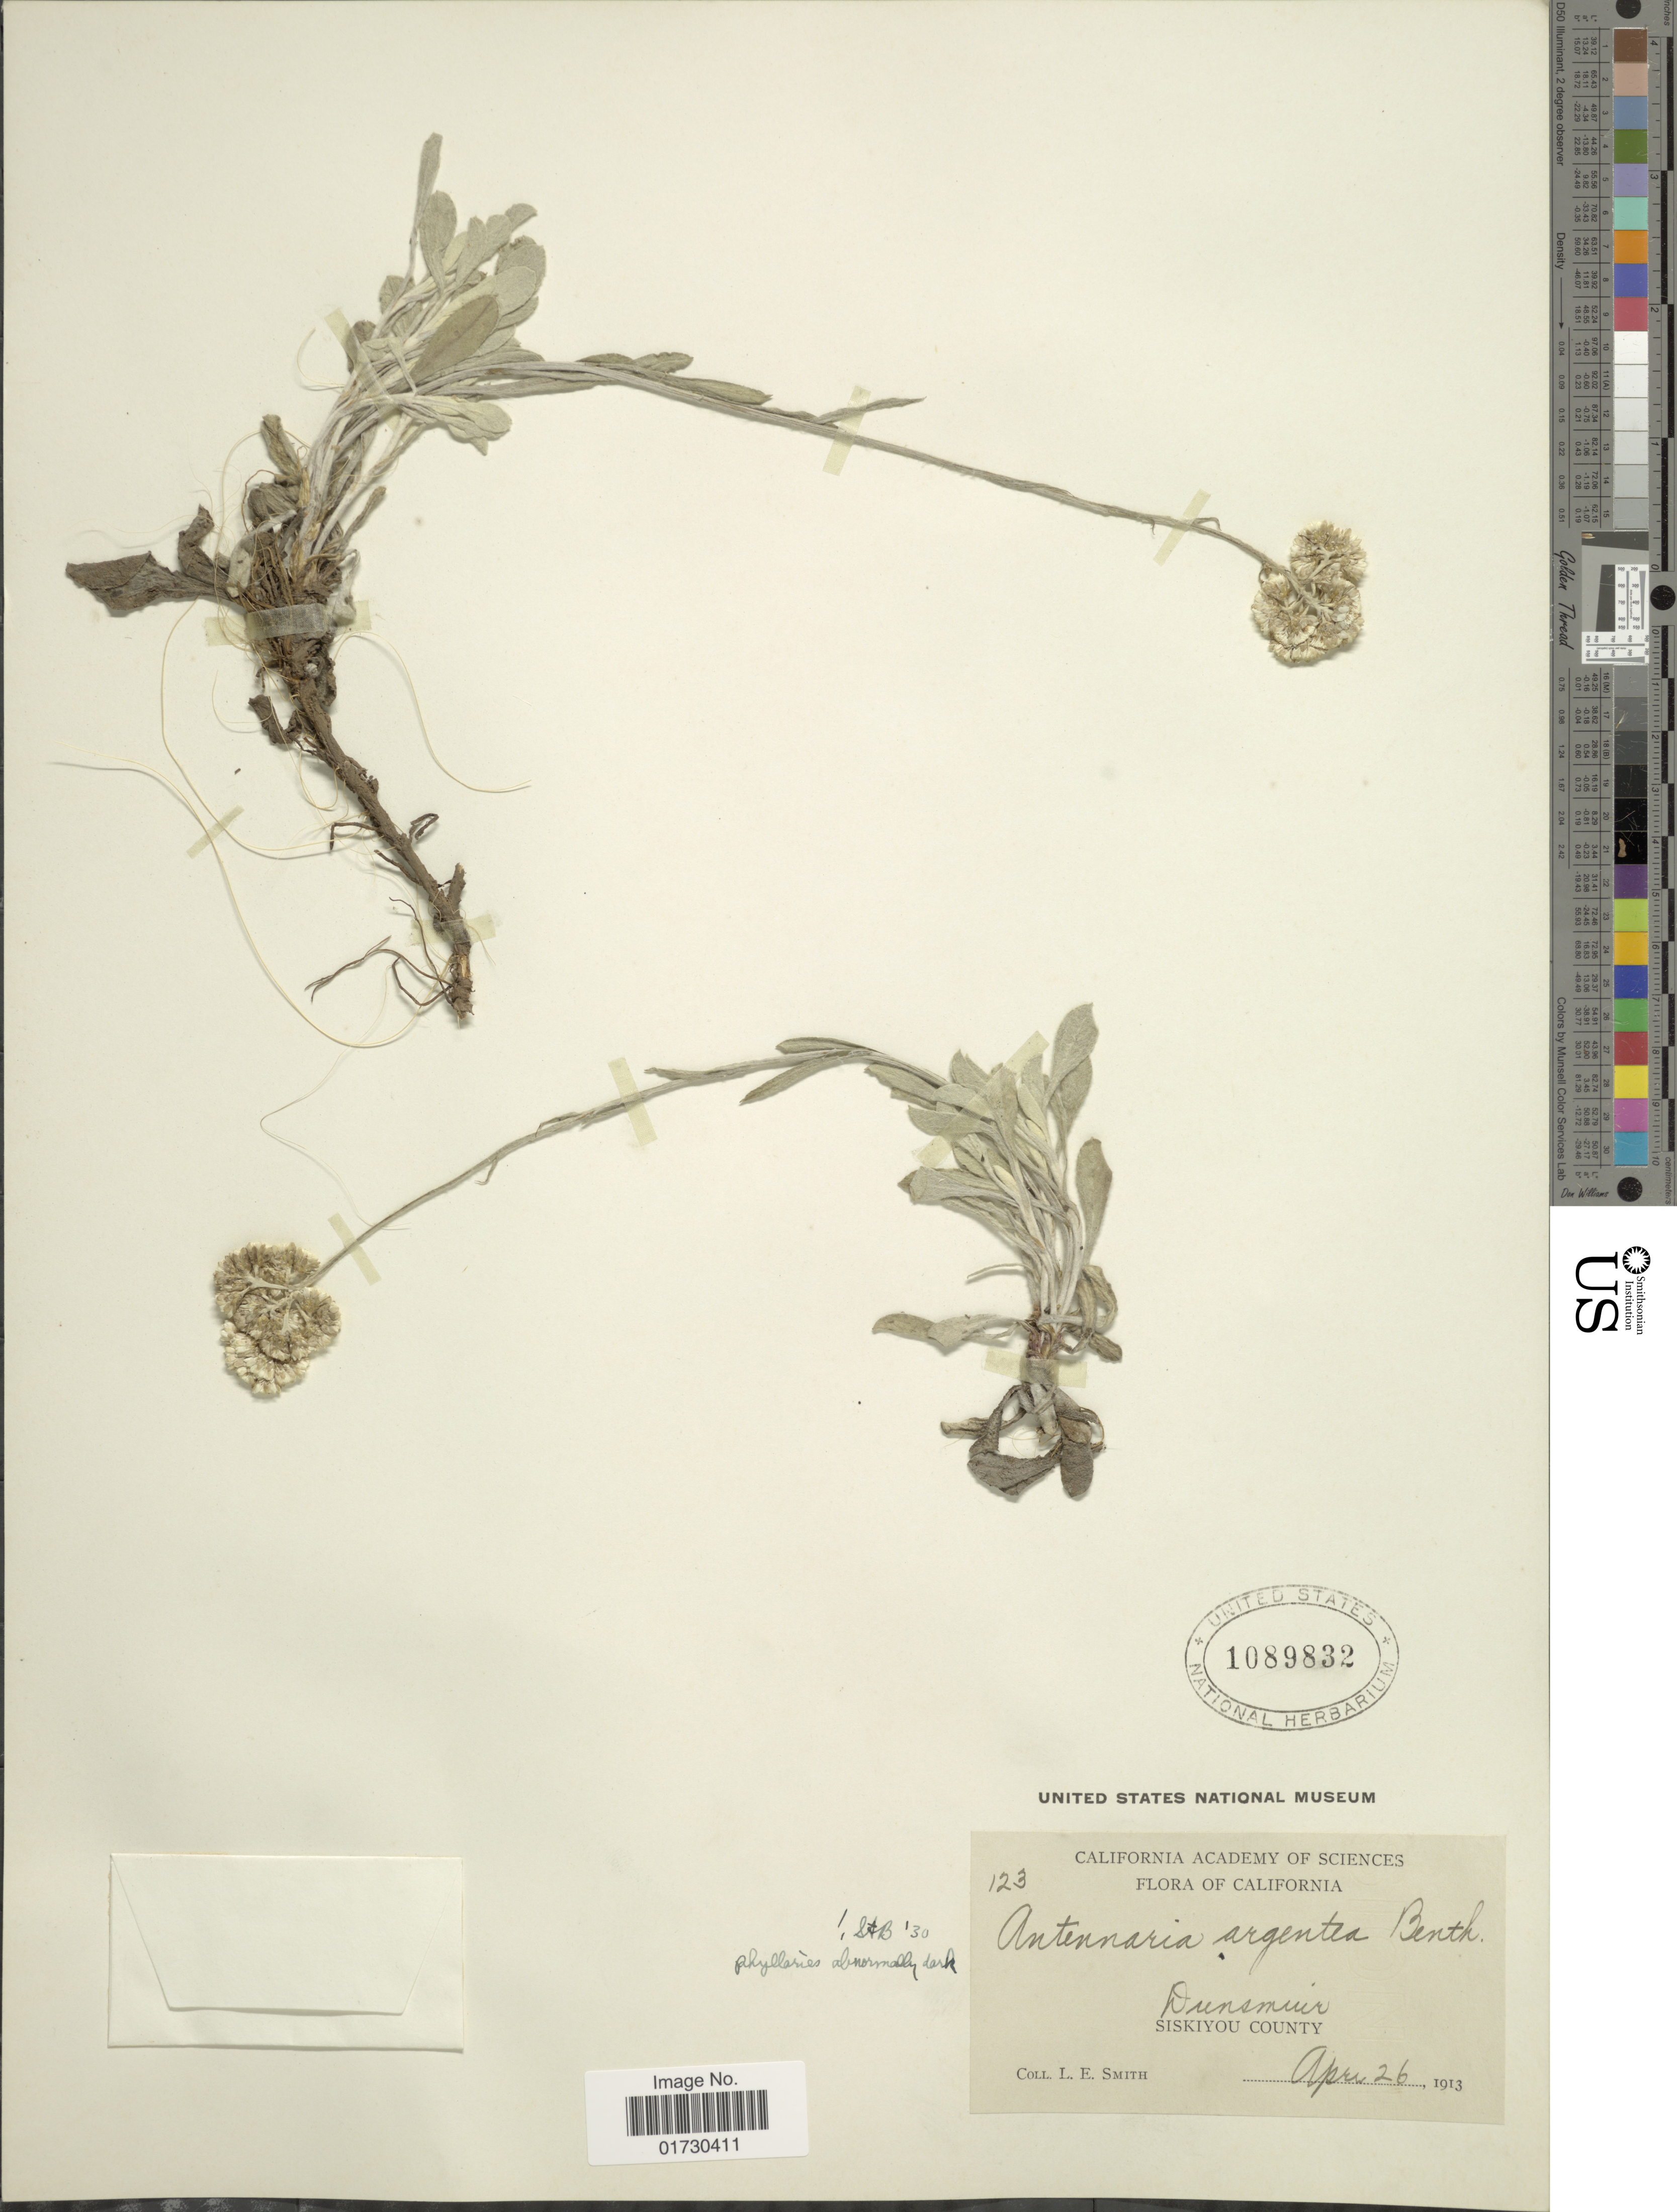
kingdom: Plantae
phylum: Tracheophyta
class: Magnoliopsida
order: Asterales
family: Asteraceae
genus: Antennaria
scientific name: Antennaria argentea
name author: Benth.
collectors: L. E. Smith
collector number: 123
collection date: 1913-04-26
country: United States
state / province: California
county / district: Siskiyou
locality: Dunsmuir, Siskiyou County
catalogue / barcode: US 1089832